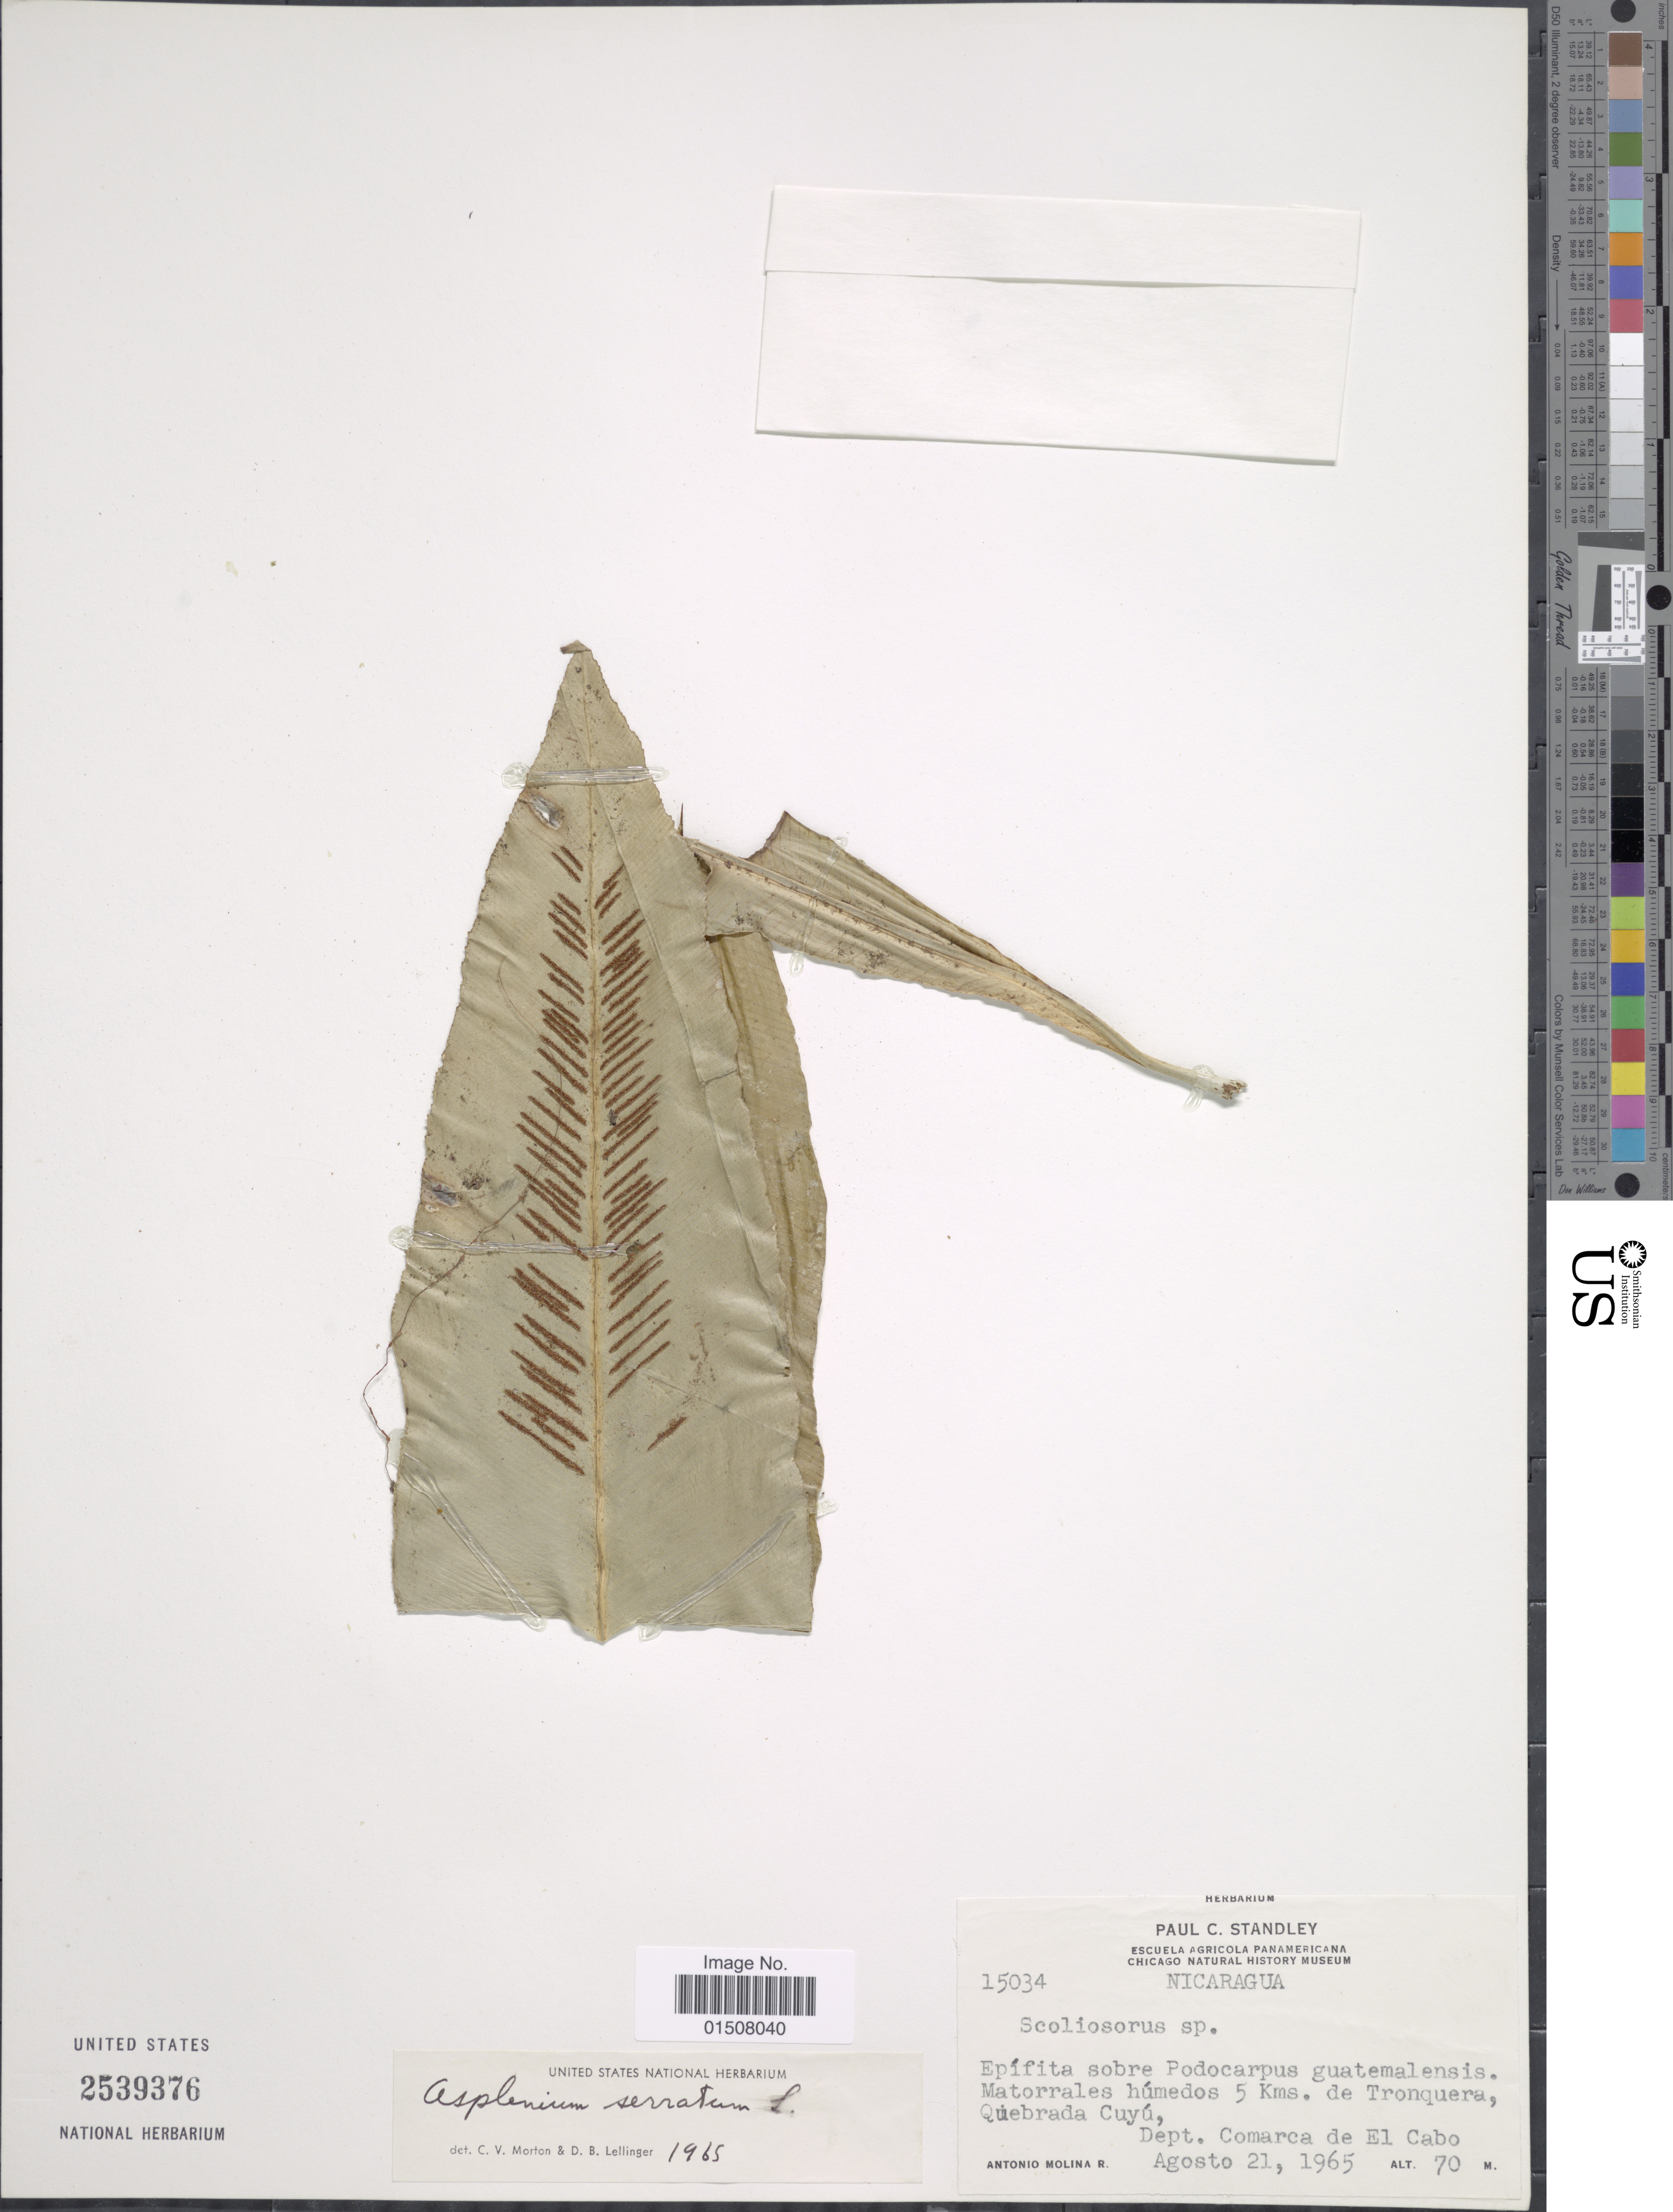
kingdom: Plantae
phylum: Tracheophyta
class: Polypodiopsida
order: Polypodiales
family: Aspleniaceae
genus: Asplenium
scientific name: Asplenium serratum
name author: L.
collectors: A. Molina R.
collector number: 15034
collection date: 1965-08-21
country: Nicaragua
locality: Matorrales húmedos 5 Kms. de Tronquera, Quebrada Cuyú, Dept Comarca de El Cabo, Nicaragua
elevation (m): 70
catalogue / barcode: US 2539376